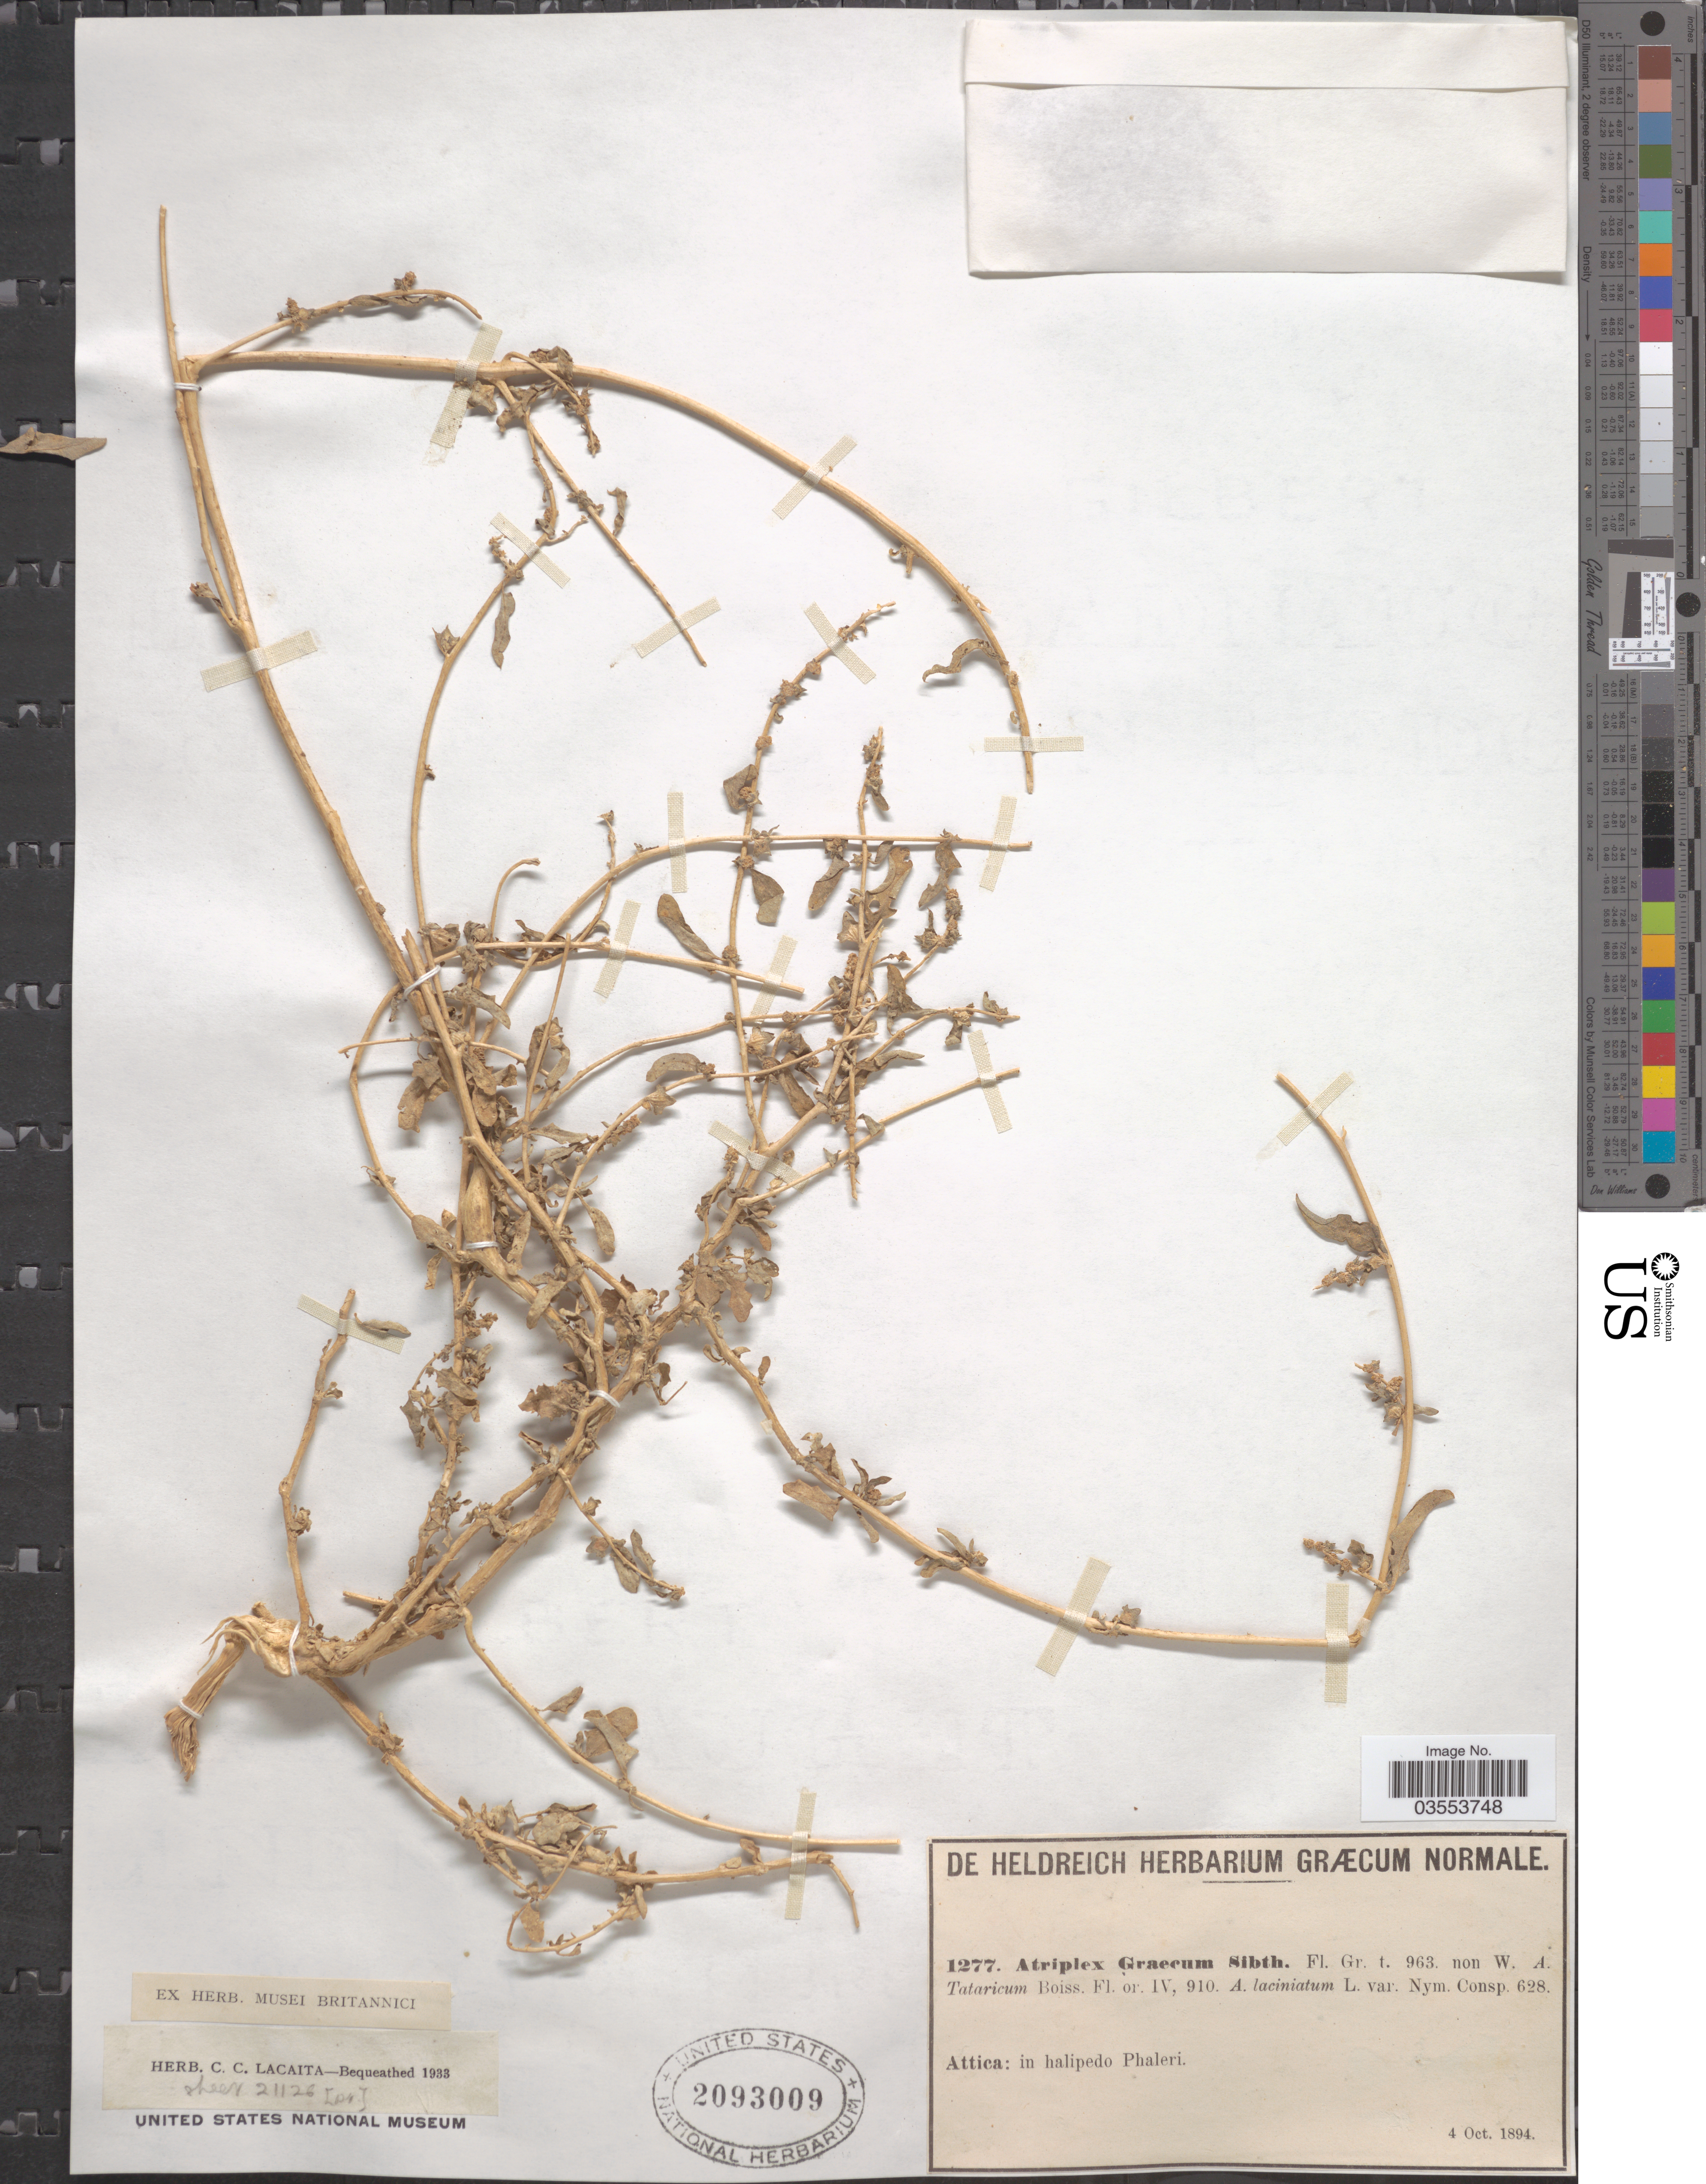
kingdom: Plantae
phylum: Tracheophyta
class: Magnoliopsida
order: Caryophyllales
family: Amaranthaceae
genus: Atriplex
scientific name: Atriplex graeca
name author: Willd.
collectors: -. De Heldreich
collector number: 1277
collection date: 1894-10-04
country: Greece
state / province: Attica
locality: In halipedo Phaleri.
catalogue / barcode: US 2093009